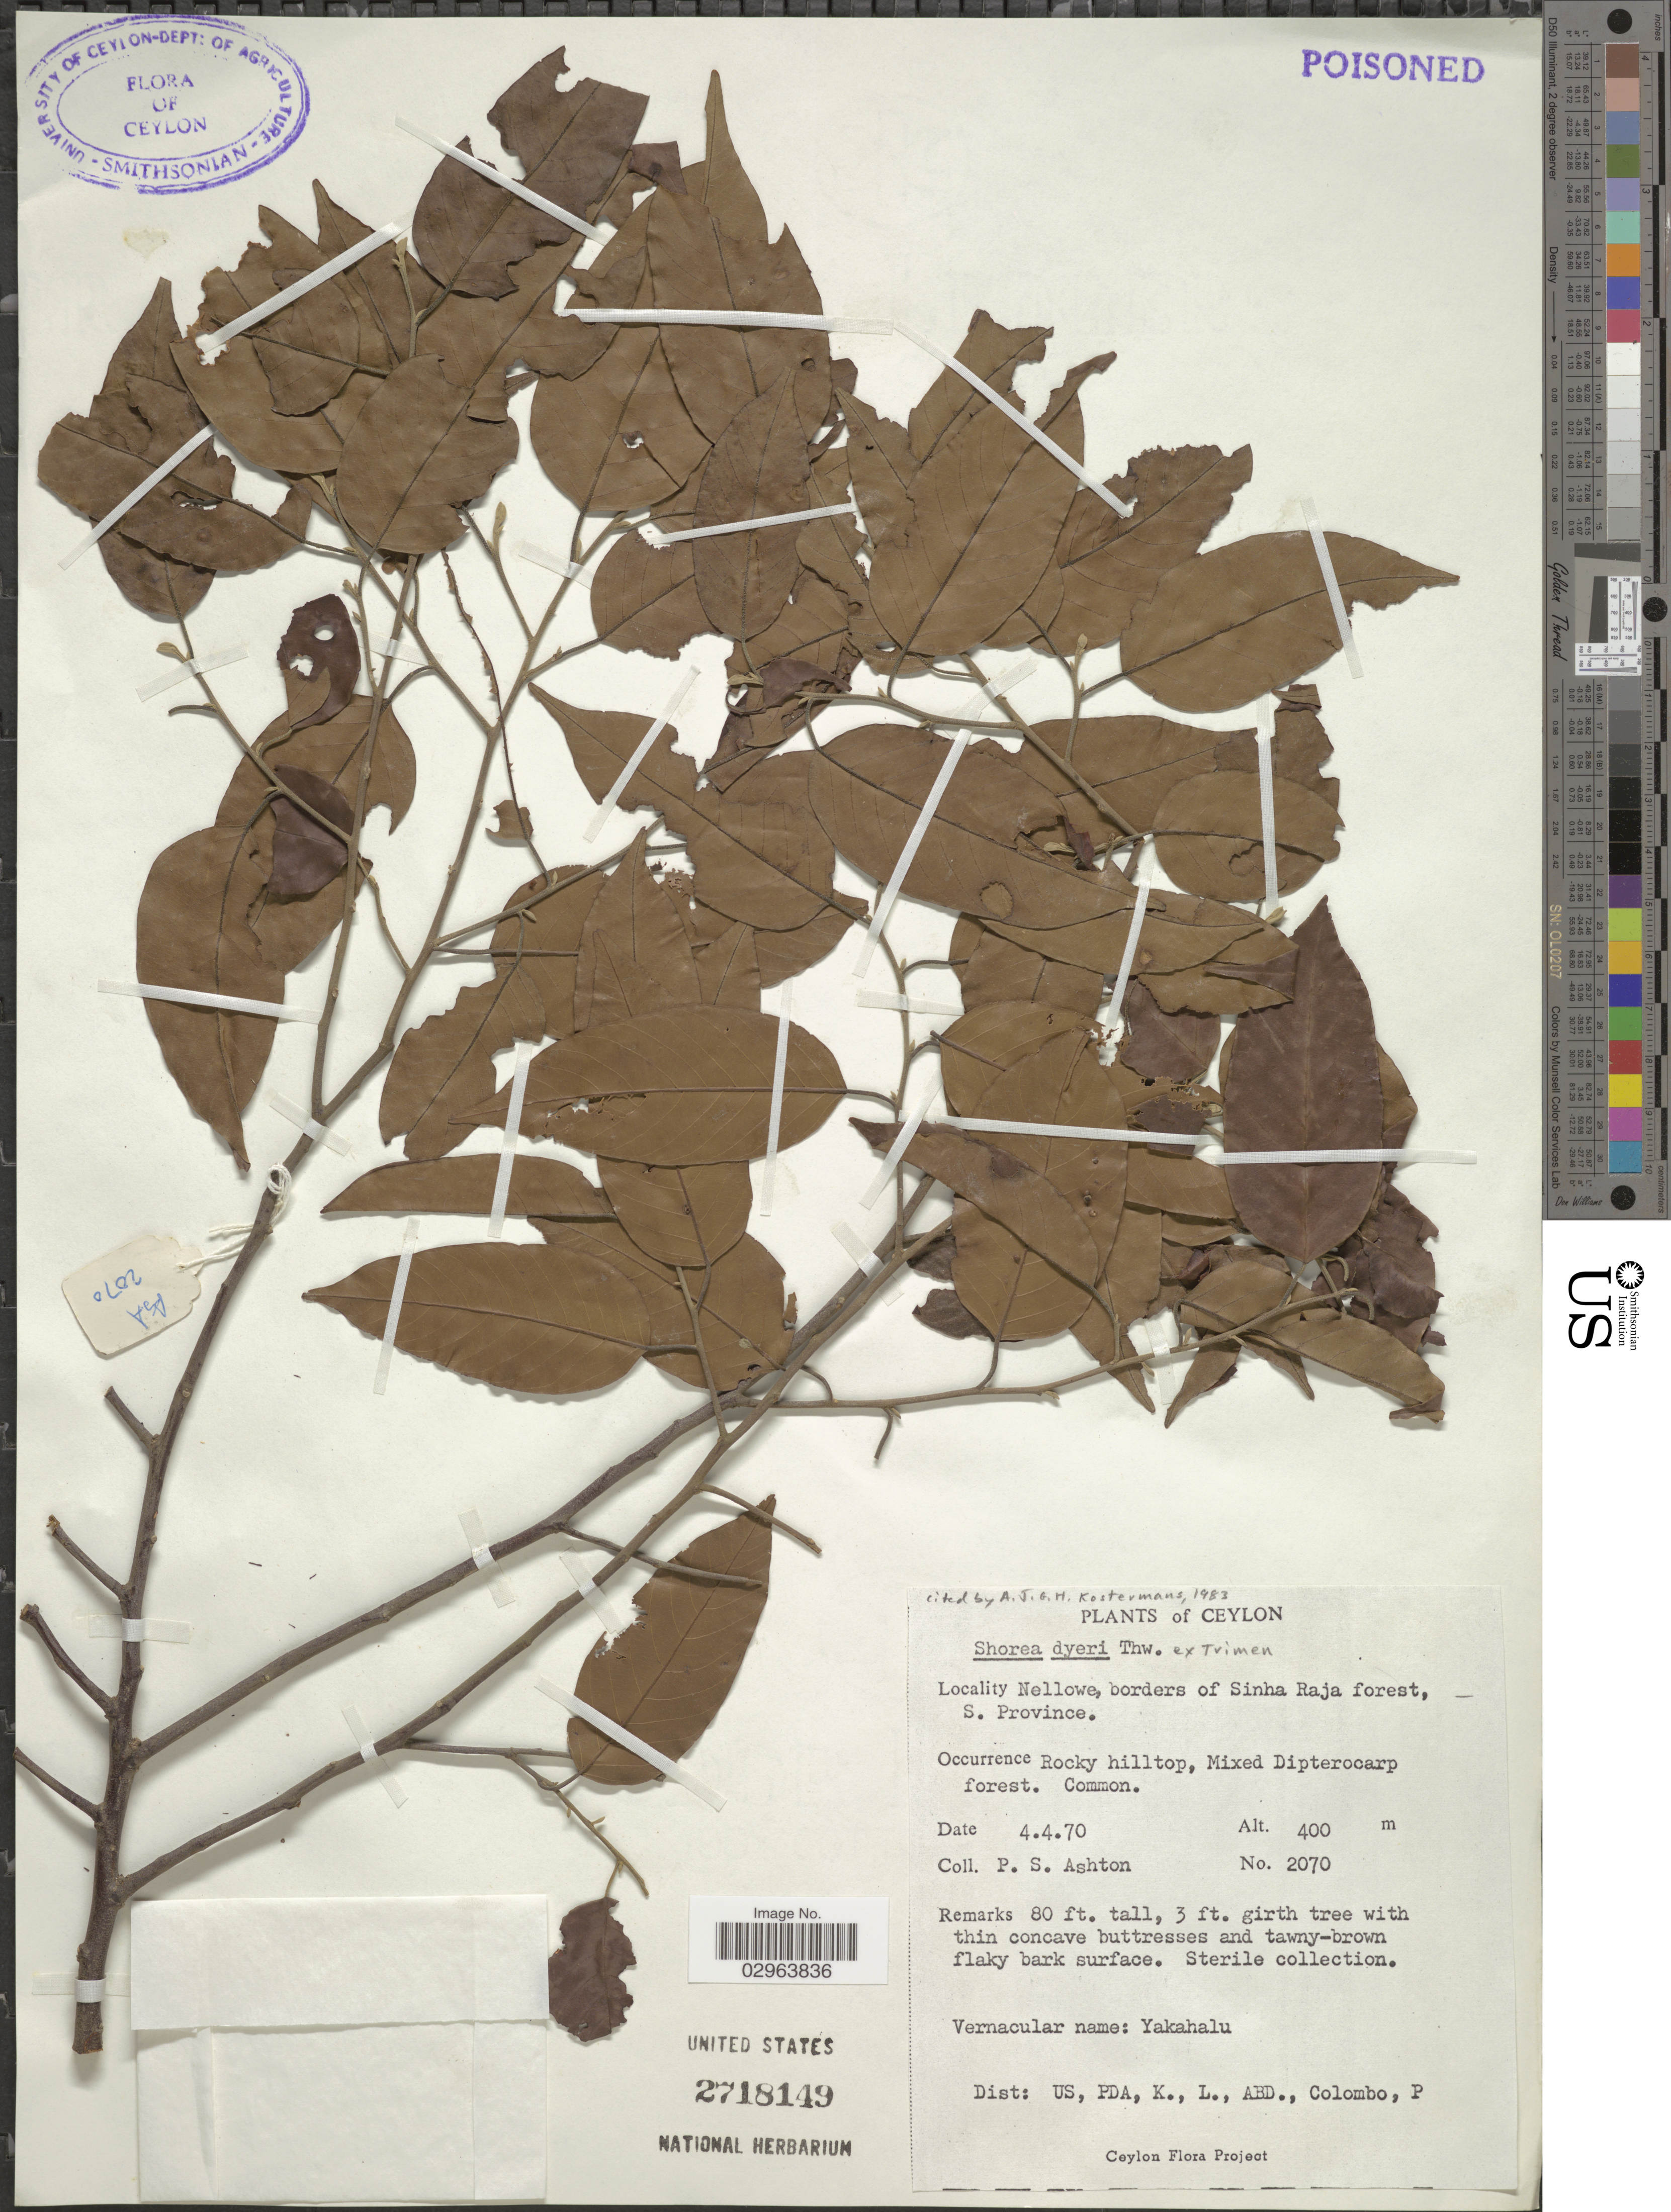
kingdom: Plantae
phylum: Tracheophyta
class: Magnoliopsida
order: Malvales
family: Dipterocarpaceae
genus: Shorea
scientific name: Shorea dyeri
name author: Thwaites ex Trimen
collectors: P. S. Ashton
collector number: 2070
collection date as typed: Transcribed d/m/y: 4/4/70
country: Sri Lanka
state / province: Southern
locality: Ceylon, Nellowe, borders of Sinha Raja forest, S. Province.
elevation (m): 400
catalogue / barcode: US 2718149